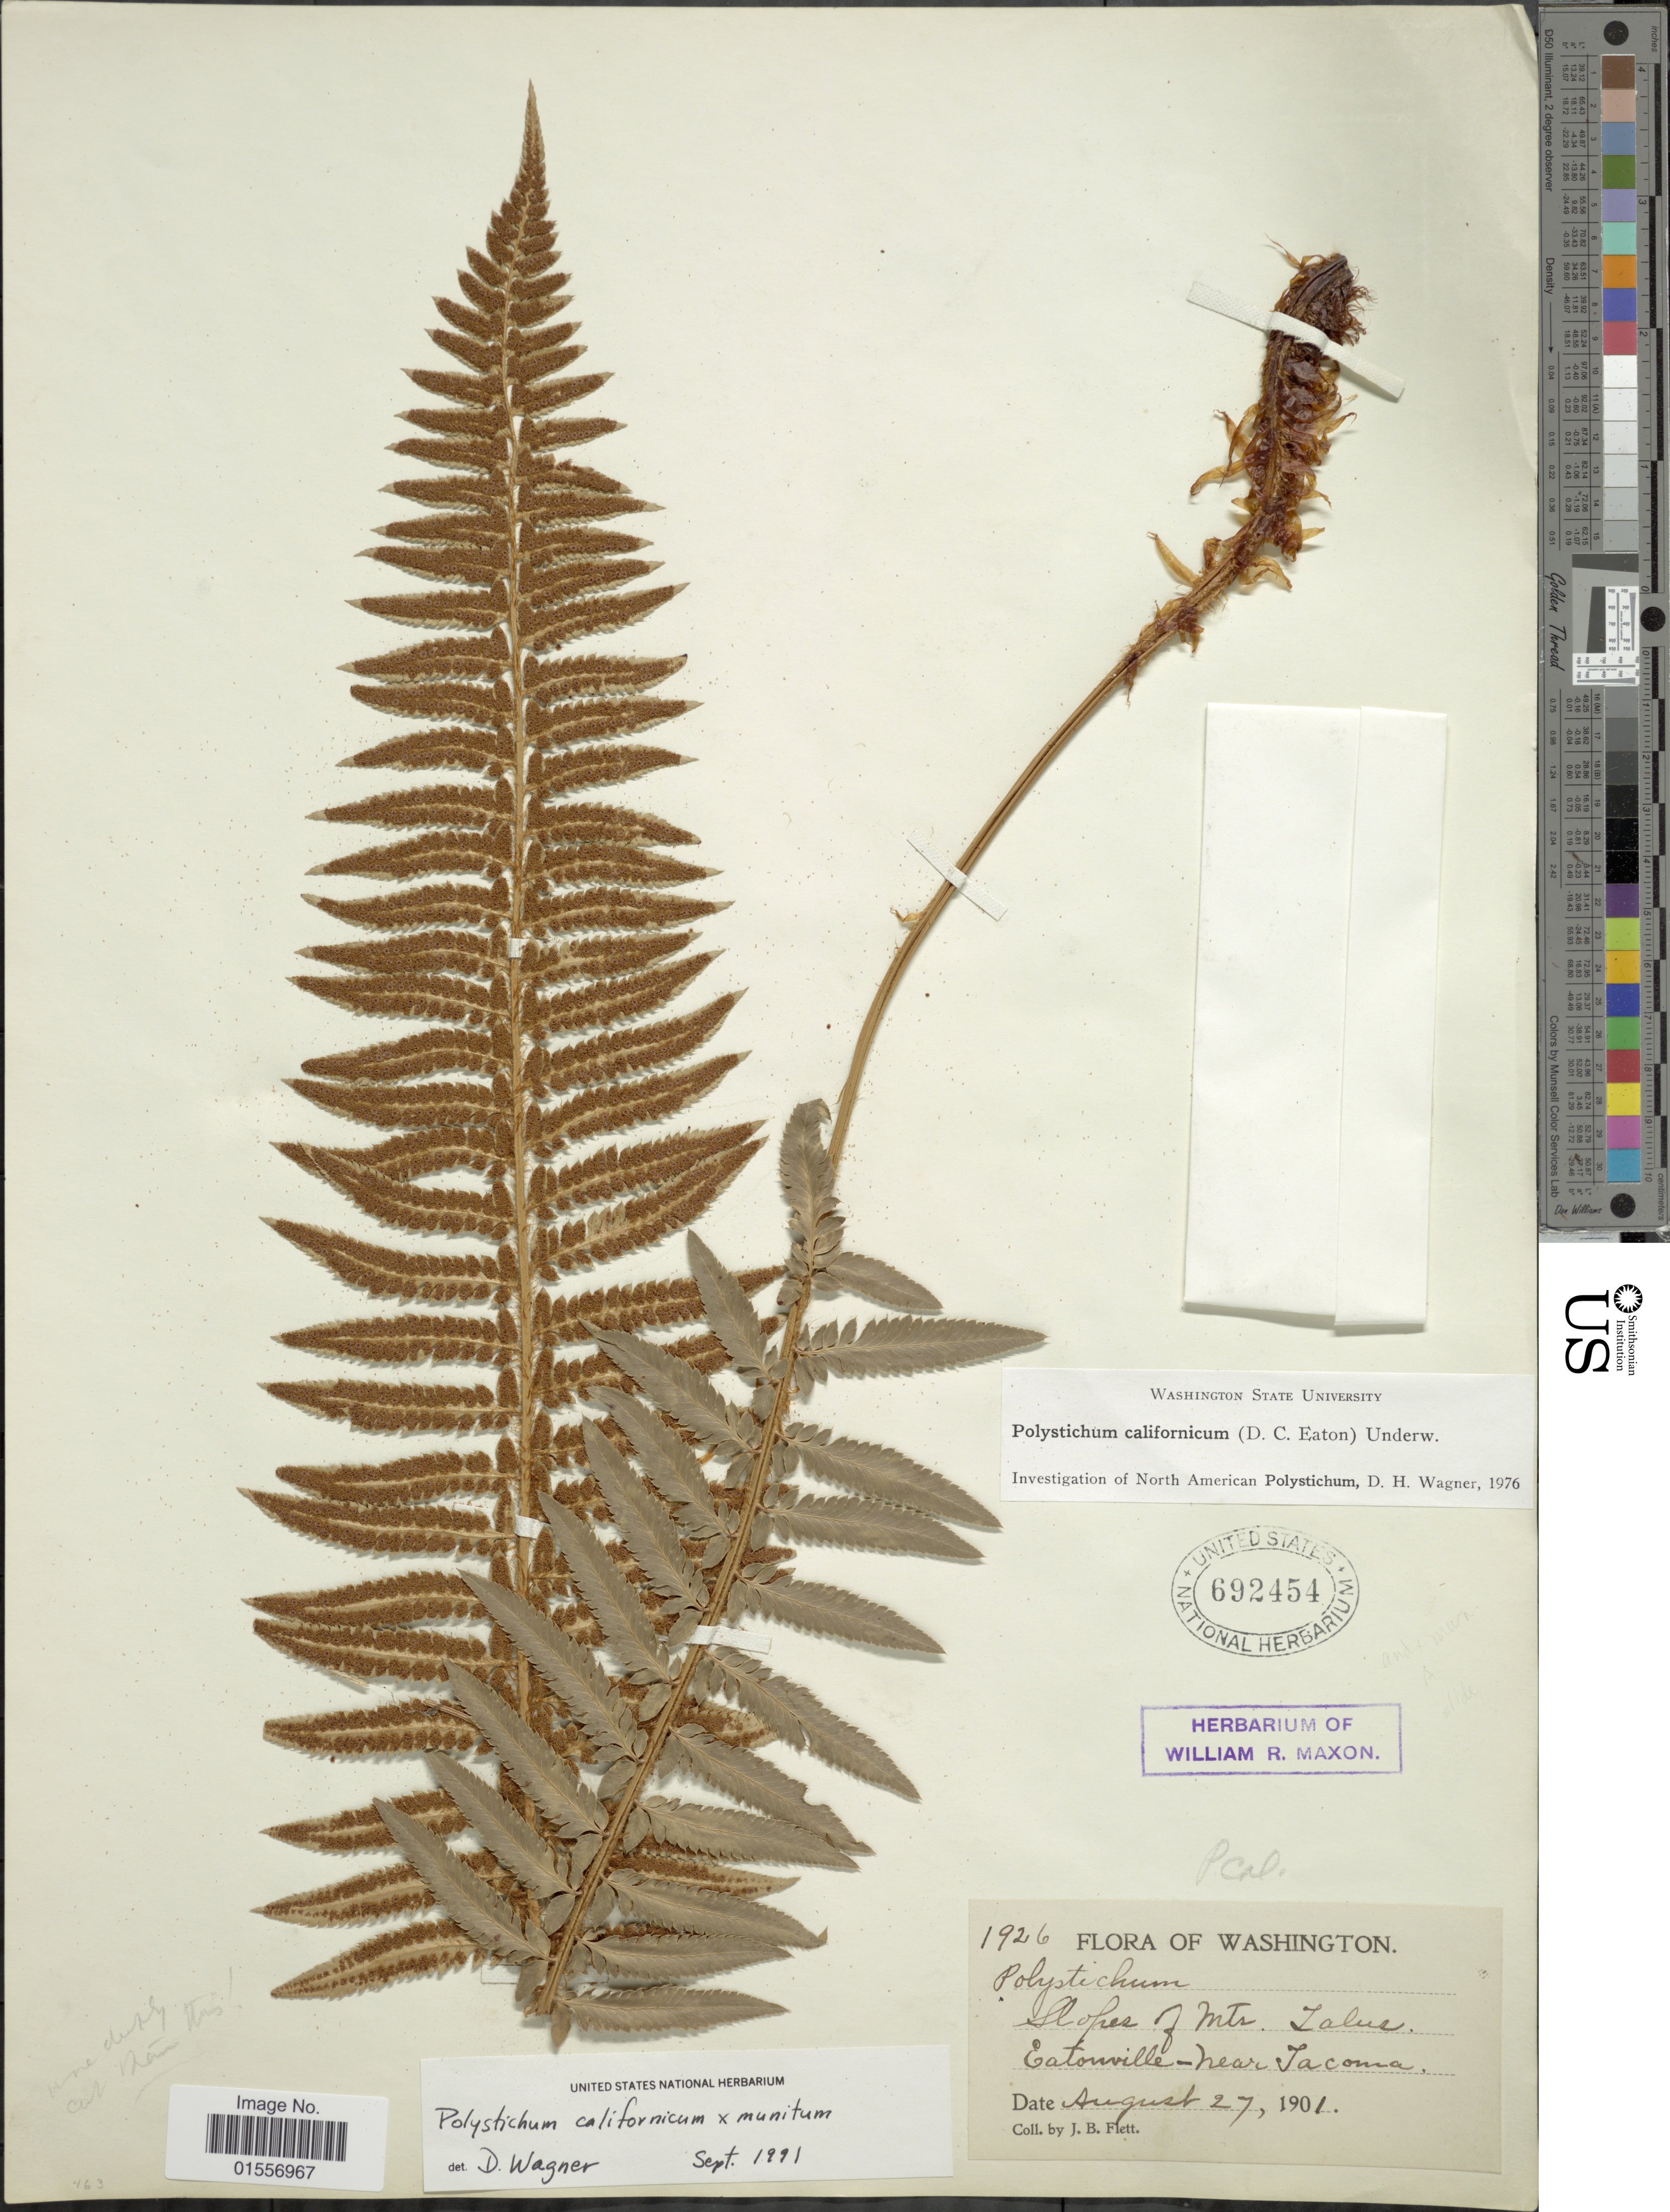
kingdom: Plantae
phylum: Tracheophyta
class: Polypodiopsida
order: Polypodiales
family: Dryopteridaceae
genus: Polystichum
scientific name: Polystichum californicum x P. munitum (Kaulf.) C. Presl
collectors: J. Flett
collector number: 1926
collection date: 1901-08-27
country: United States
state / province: Washington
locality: Slopes of Mts. Jaluz. Eatonville- near Jacanna.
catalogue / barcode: US 692454